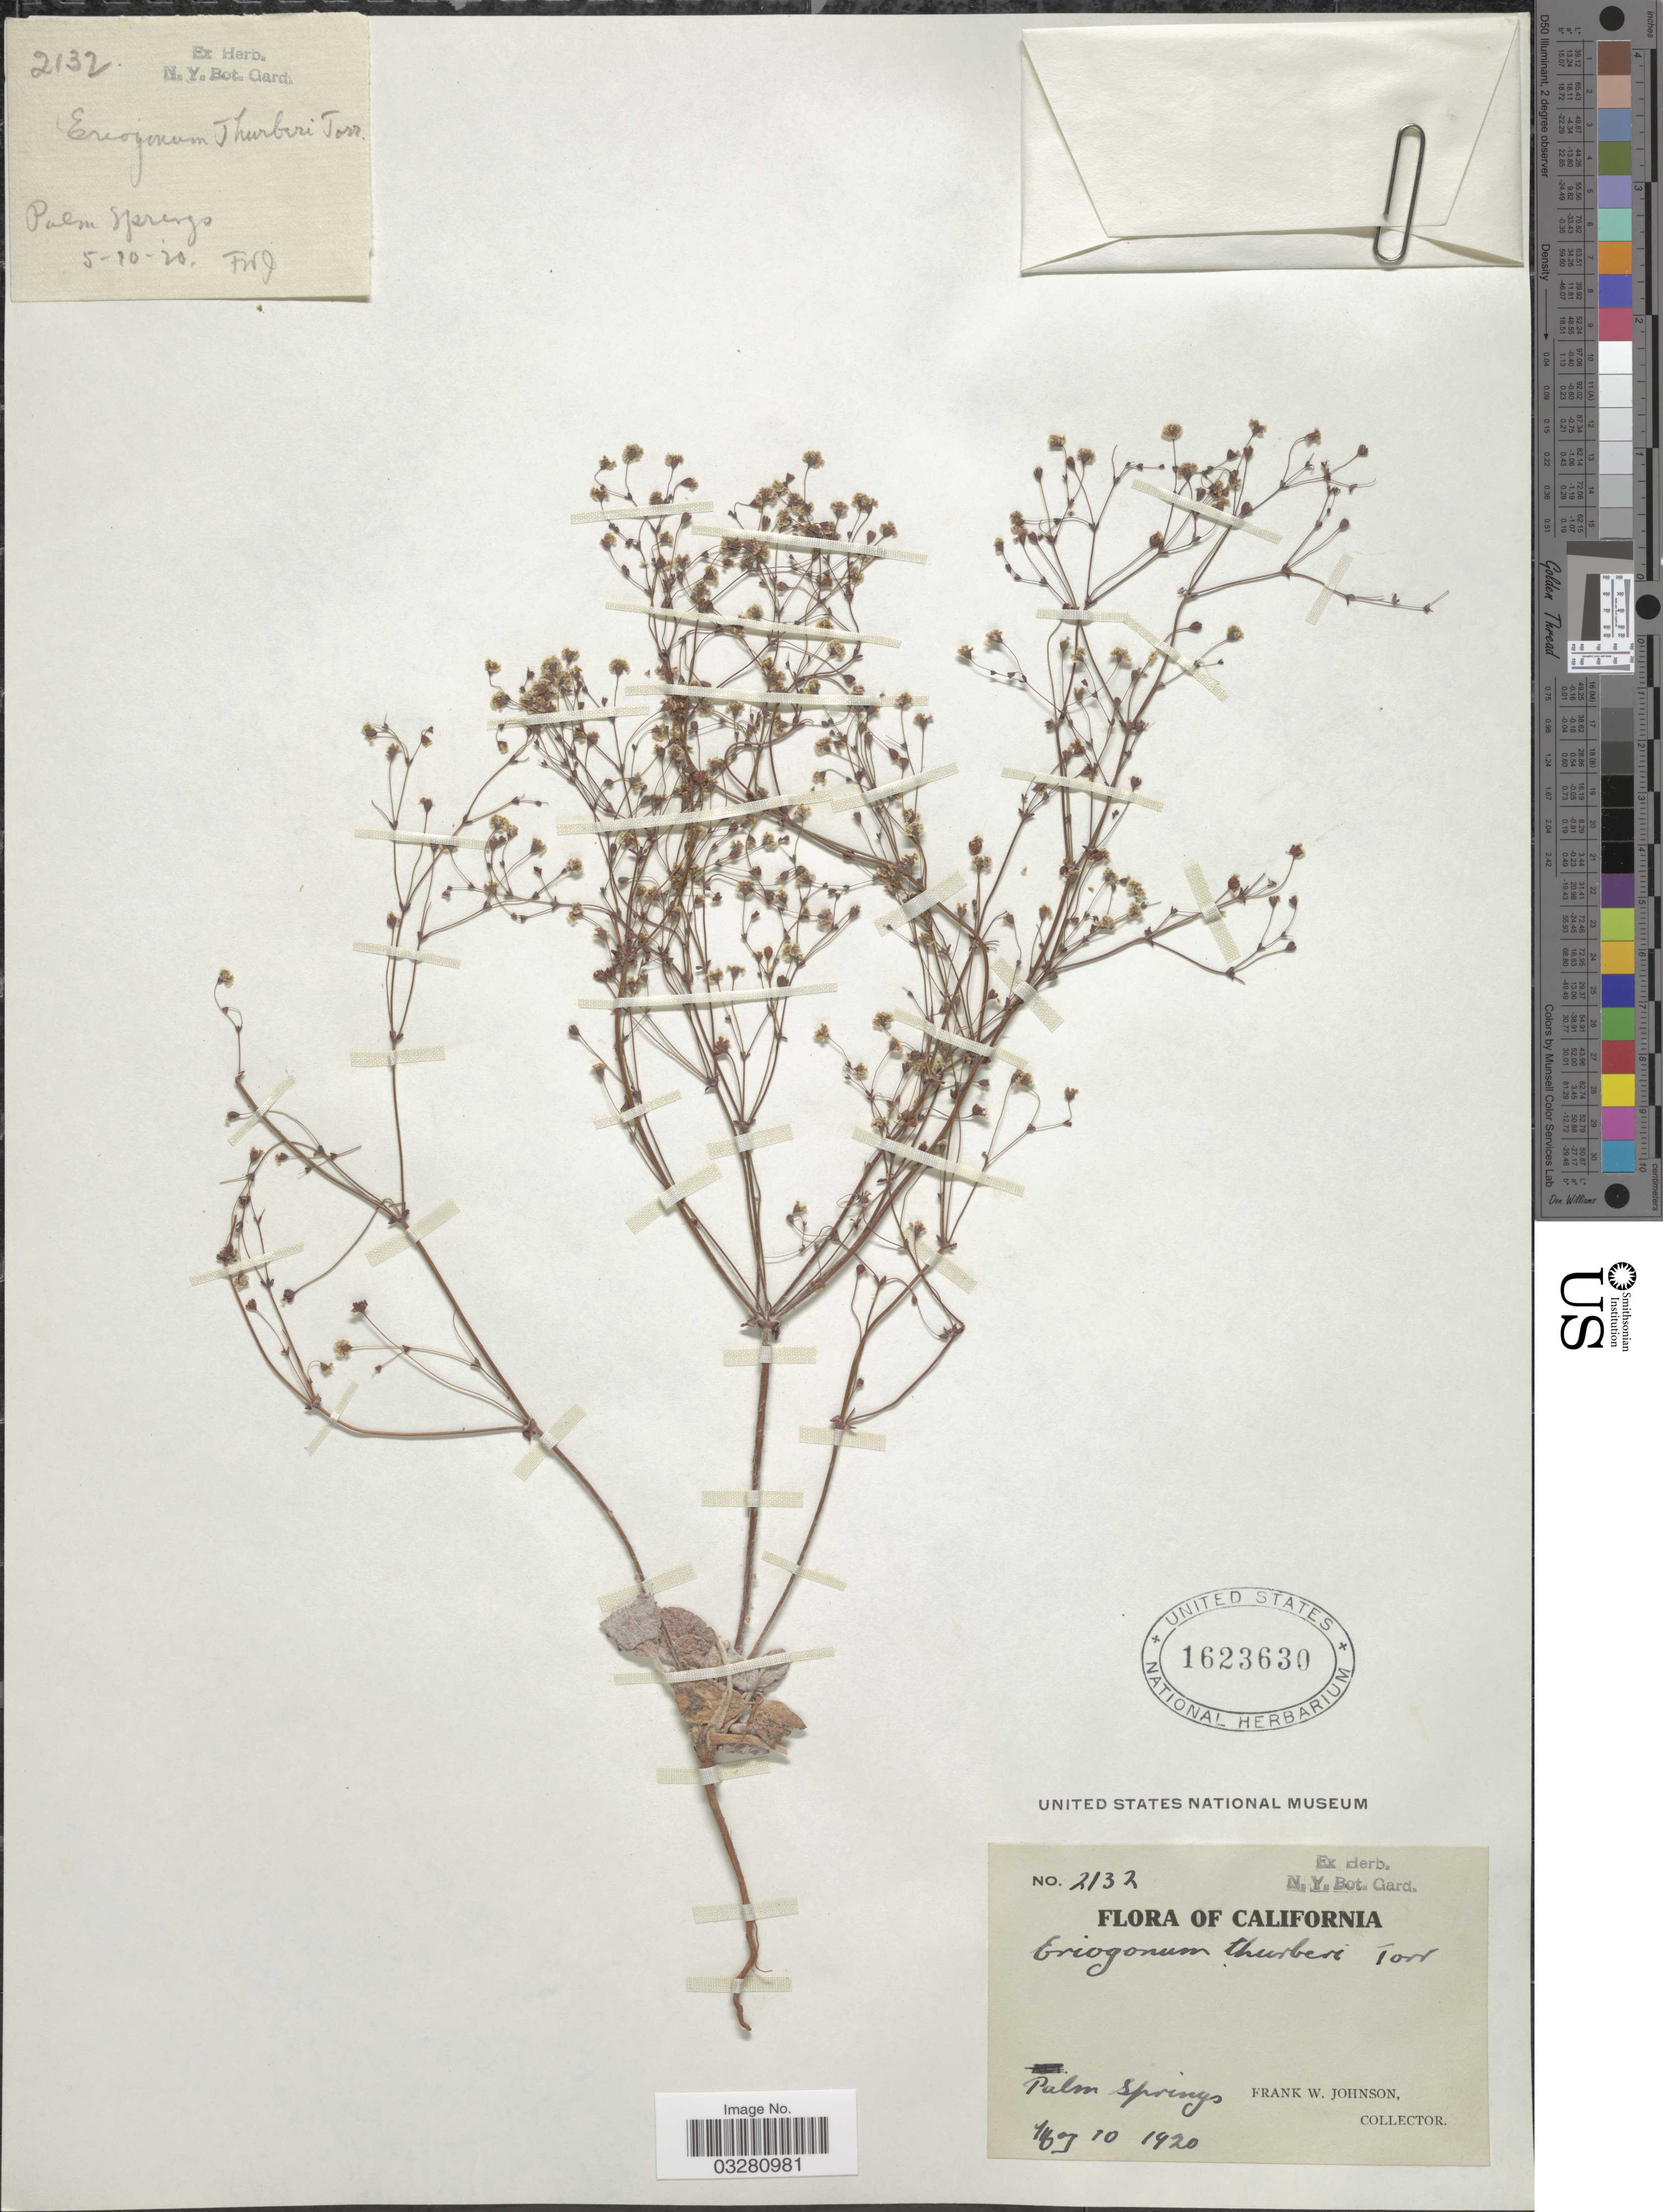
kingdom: Plantae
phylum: Tracheophyta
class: Magnoliopsida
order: Caryophyllales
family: Polygonaceae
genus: Eriogonum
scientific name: Eriogonum thurberi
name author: Torr.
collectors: F. W. Johnson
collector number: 2132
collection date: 1920-05-10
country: United States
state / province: California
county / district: Riverside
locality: Palm Springs.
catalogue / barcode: US 1623630